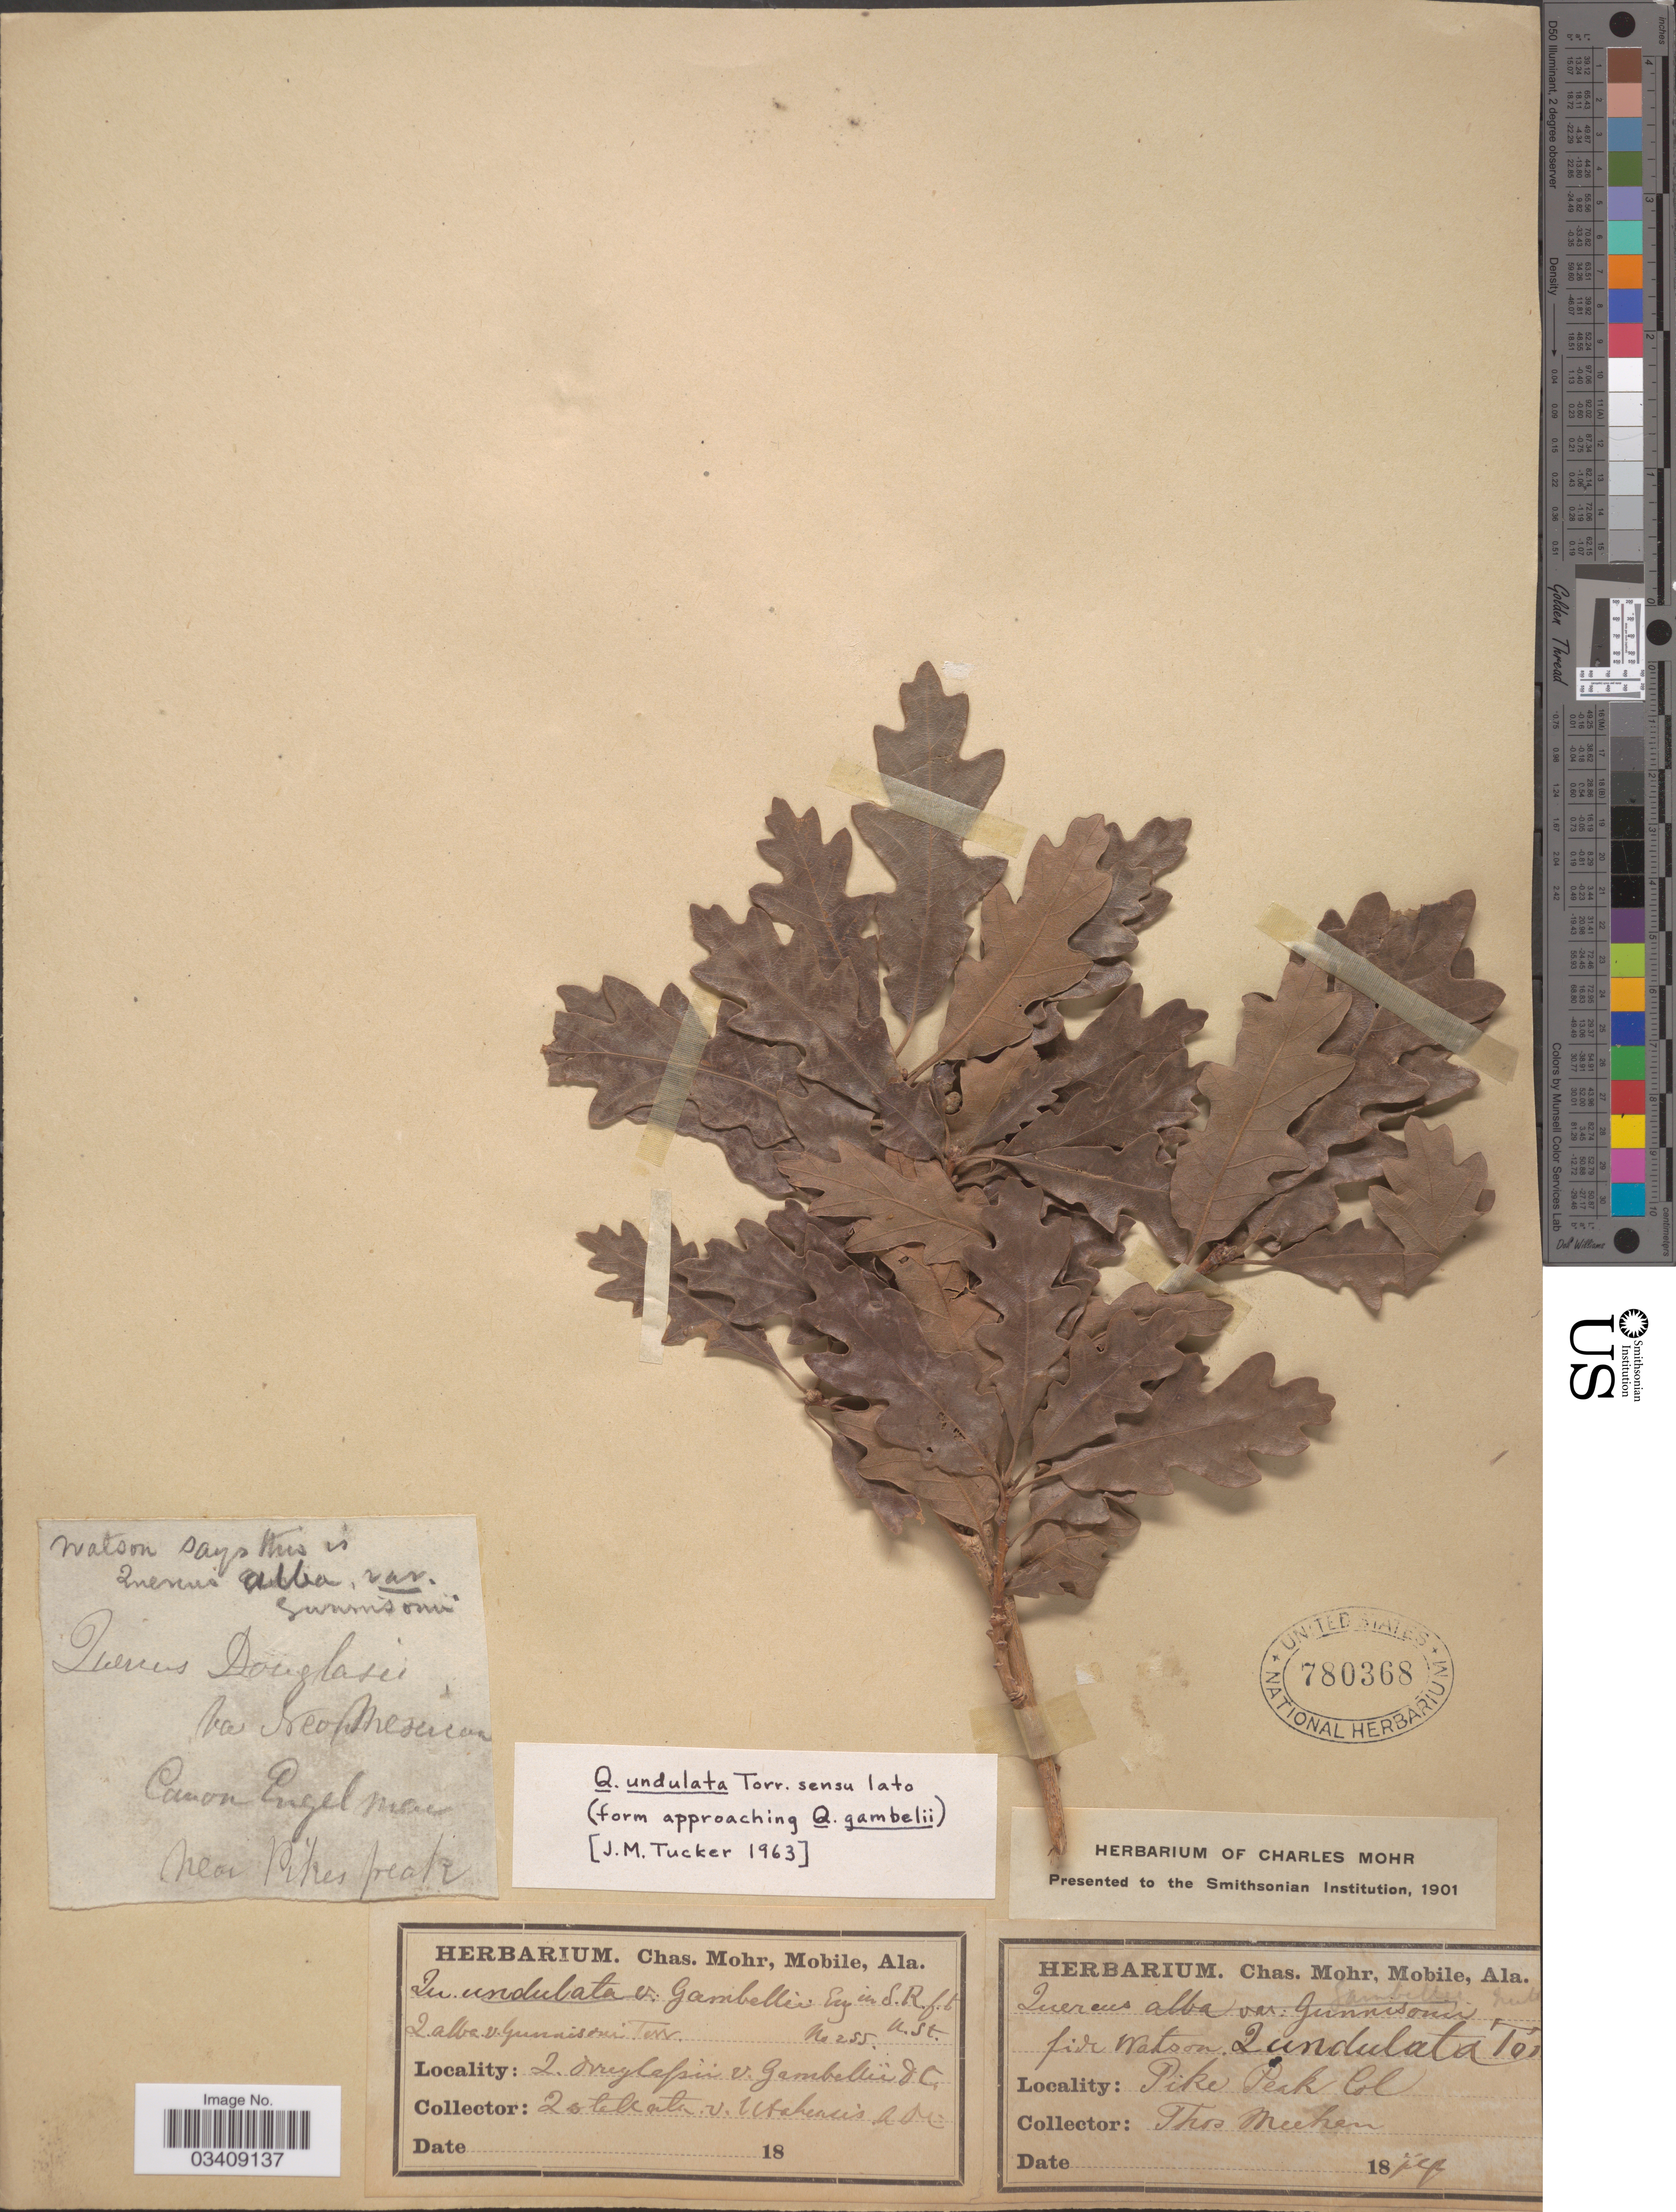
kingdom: Plantae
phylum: Tracheophyta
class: Magnoliopsida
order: Fagales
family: Fagaceae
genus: Quercus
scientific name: Quercus undulata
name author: Torr.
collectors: T. Meehan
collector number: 255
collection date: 1874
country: United States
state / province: Colorado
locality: Canon Englemann (Canyon) near Pikes Peak.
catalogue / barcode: US 780368